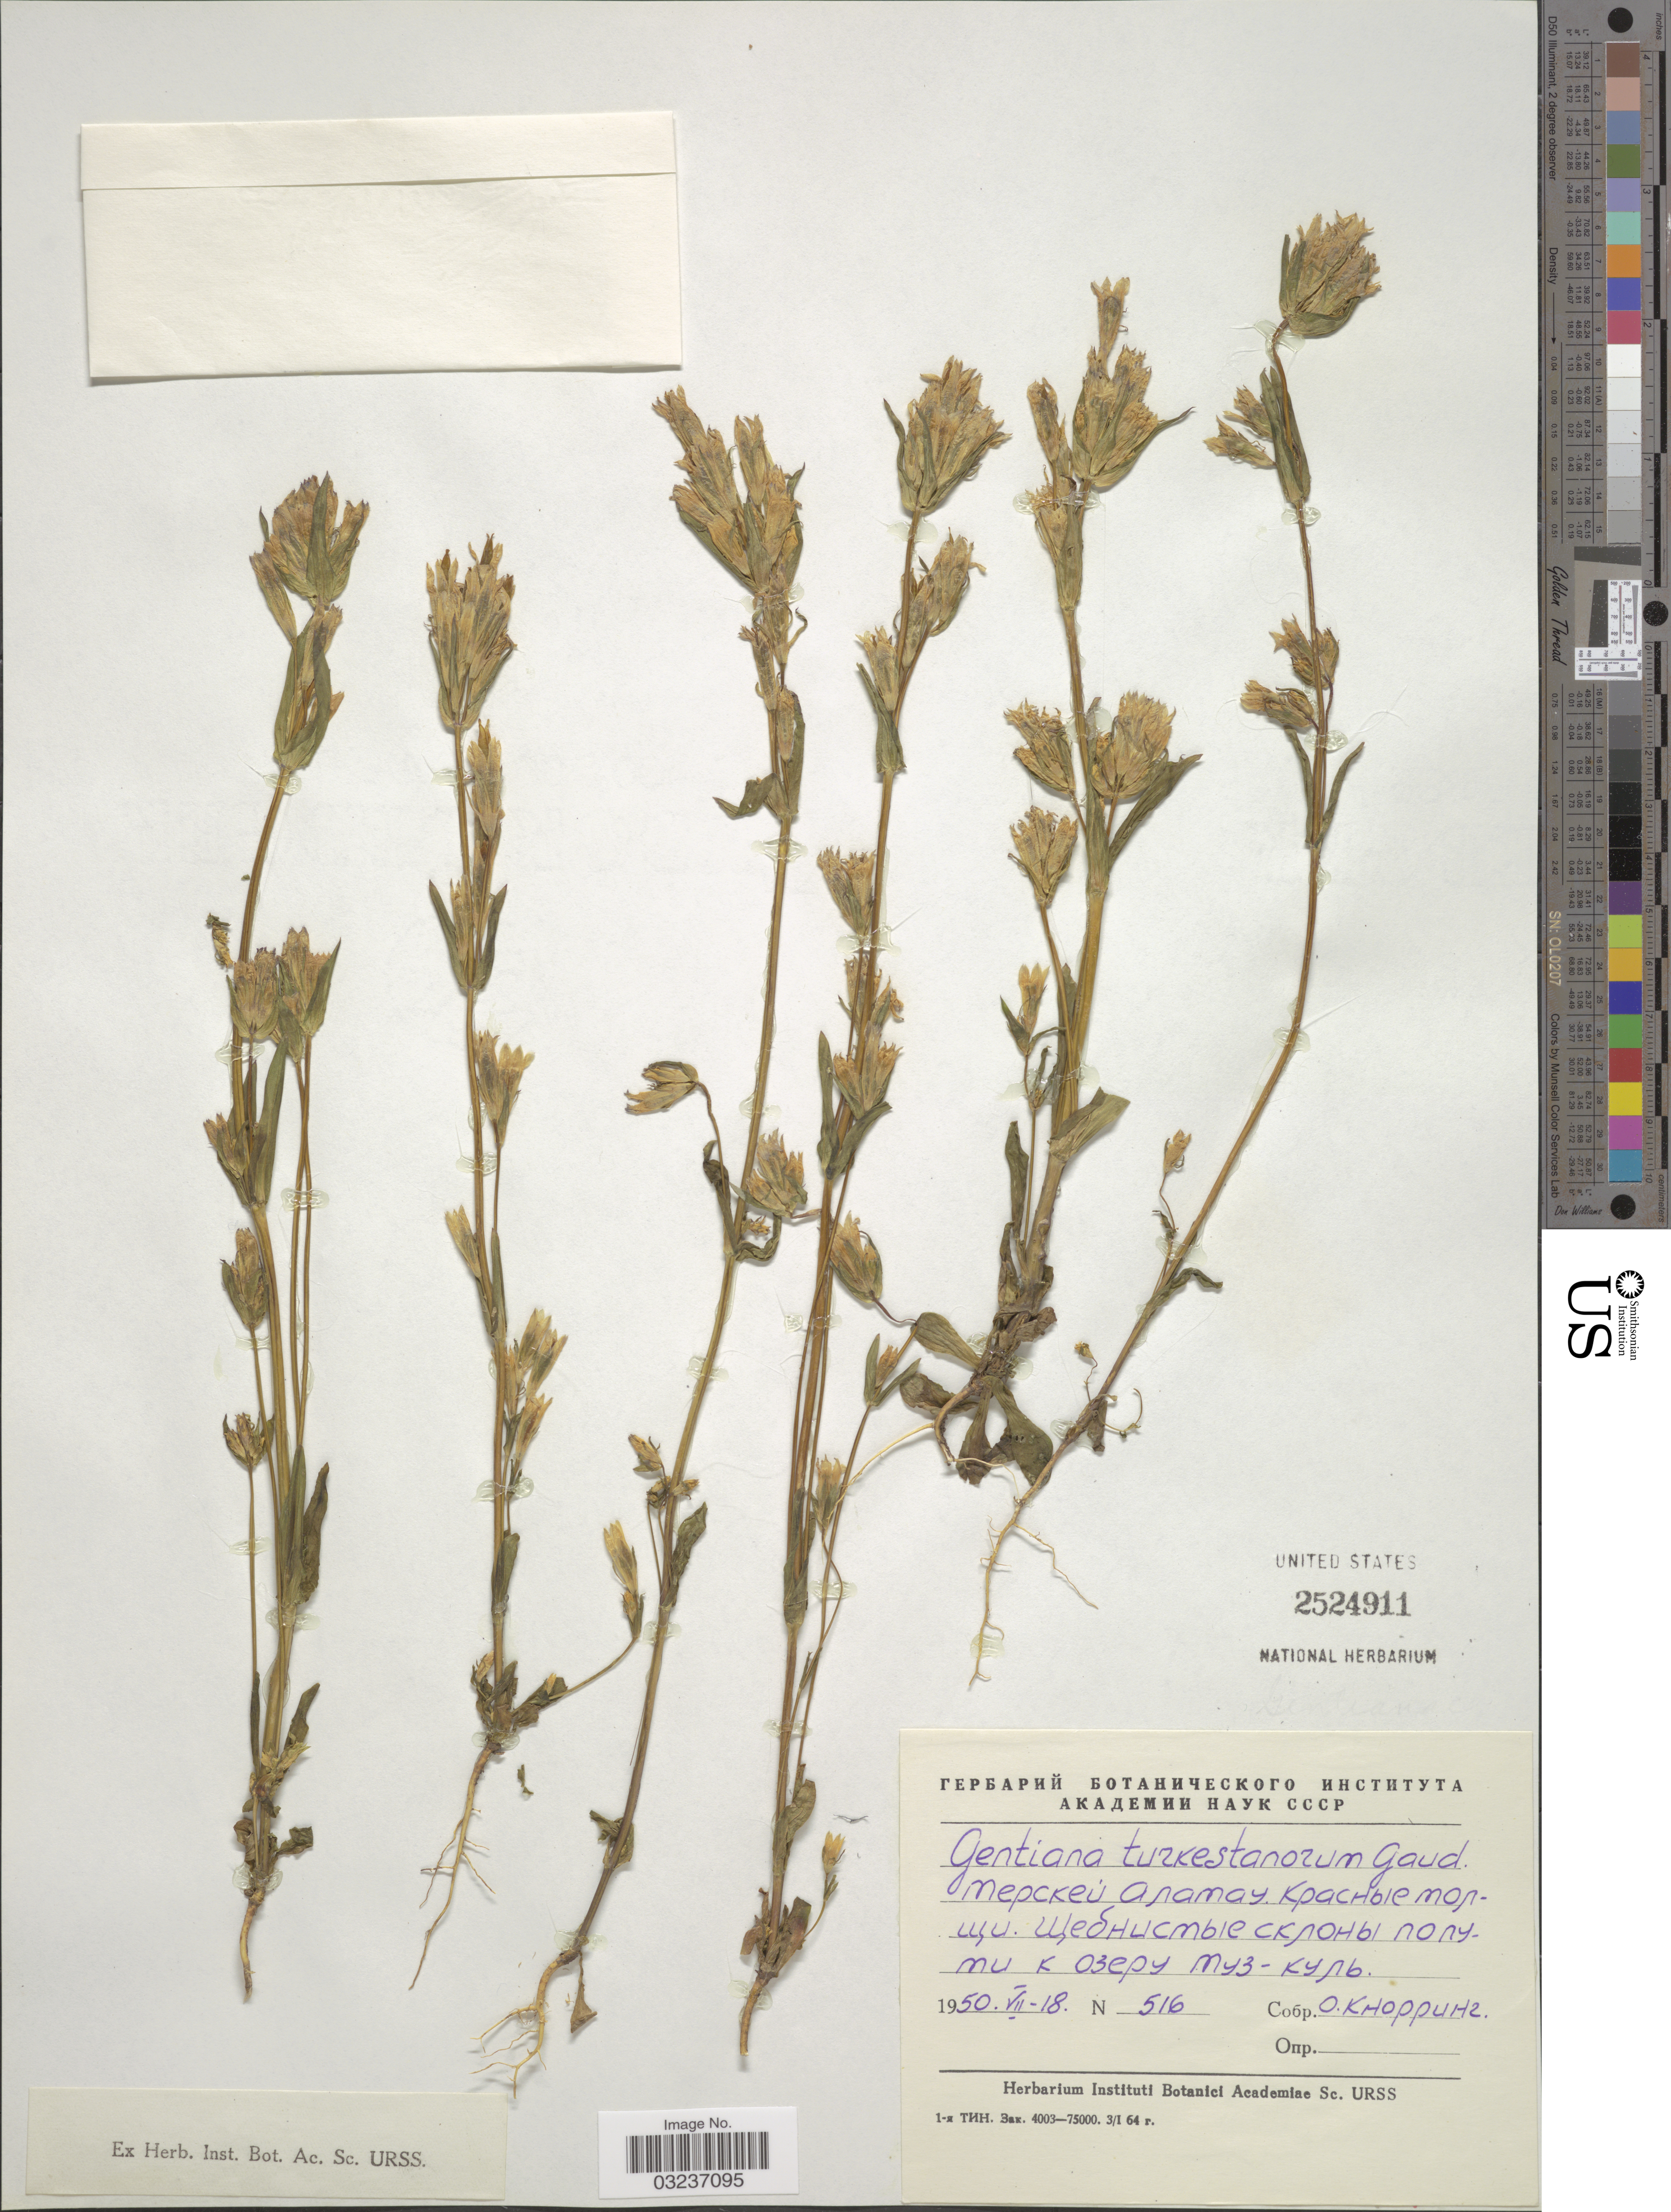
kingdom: Plantae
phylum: Tracheophyta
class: Magnoliopsida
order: Gentianales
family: Gentianaceae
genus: Gentiana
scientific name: Gentiana turkestanorum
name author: Gand.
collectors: O. Knorring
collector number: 516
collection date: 1950-07-18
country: Kazakhstan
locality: Terskey Alatau, lake Tuzkul.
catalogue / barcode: US 2524911